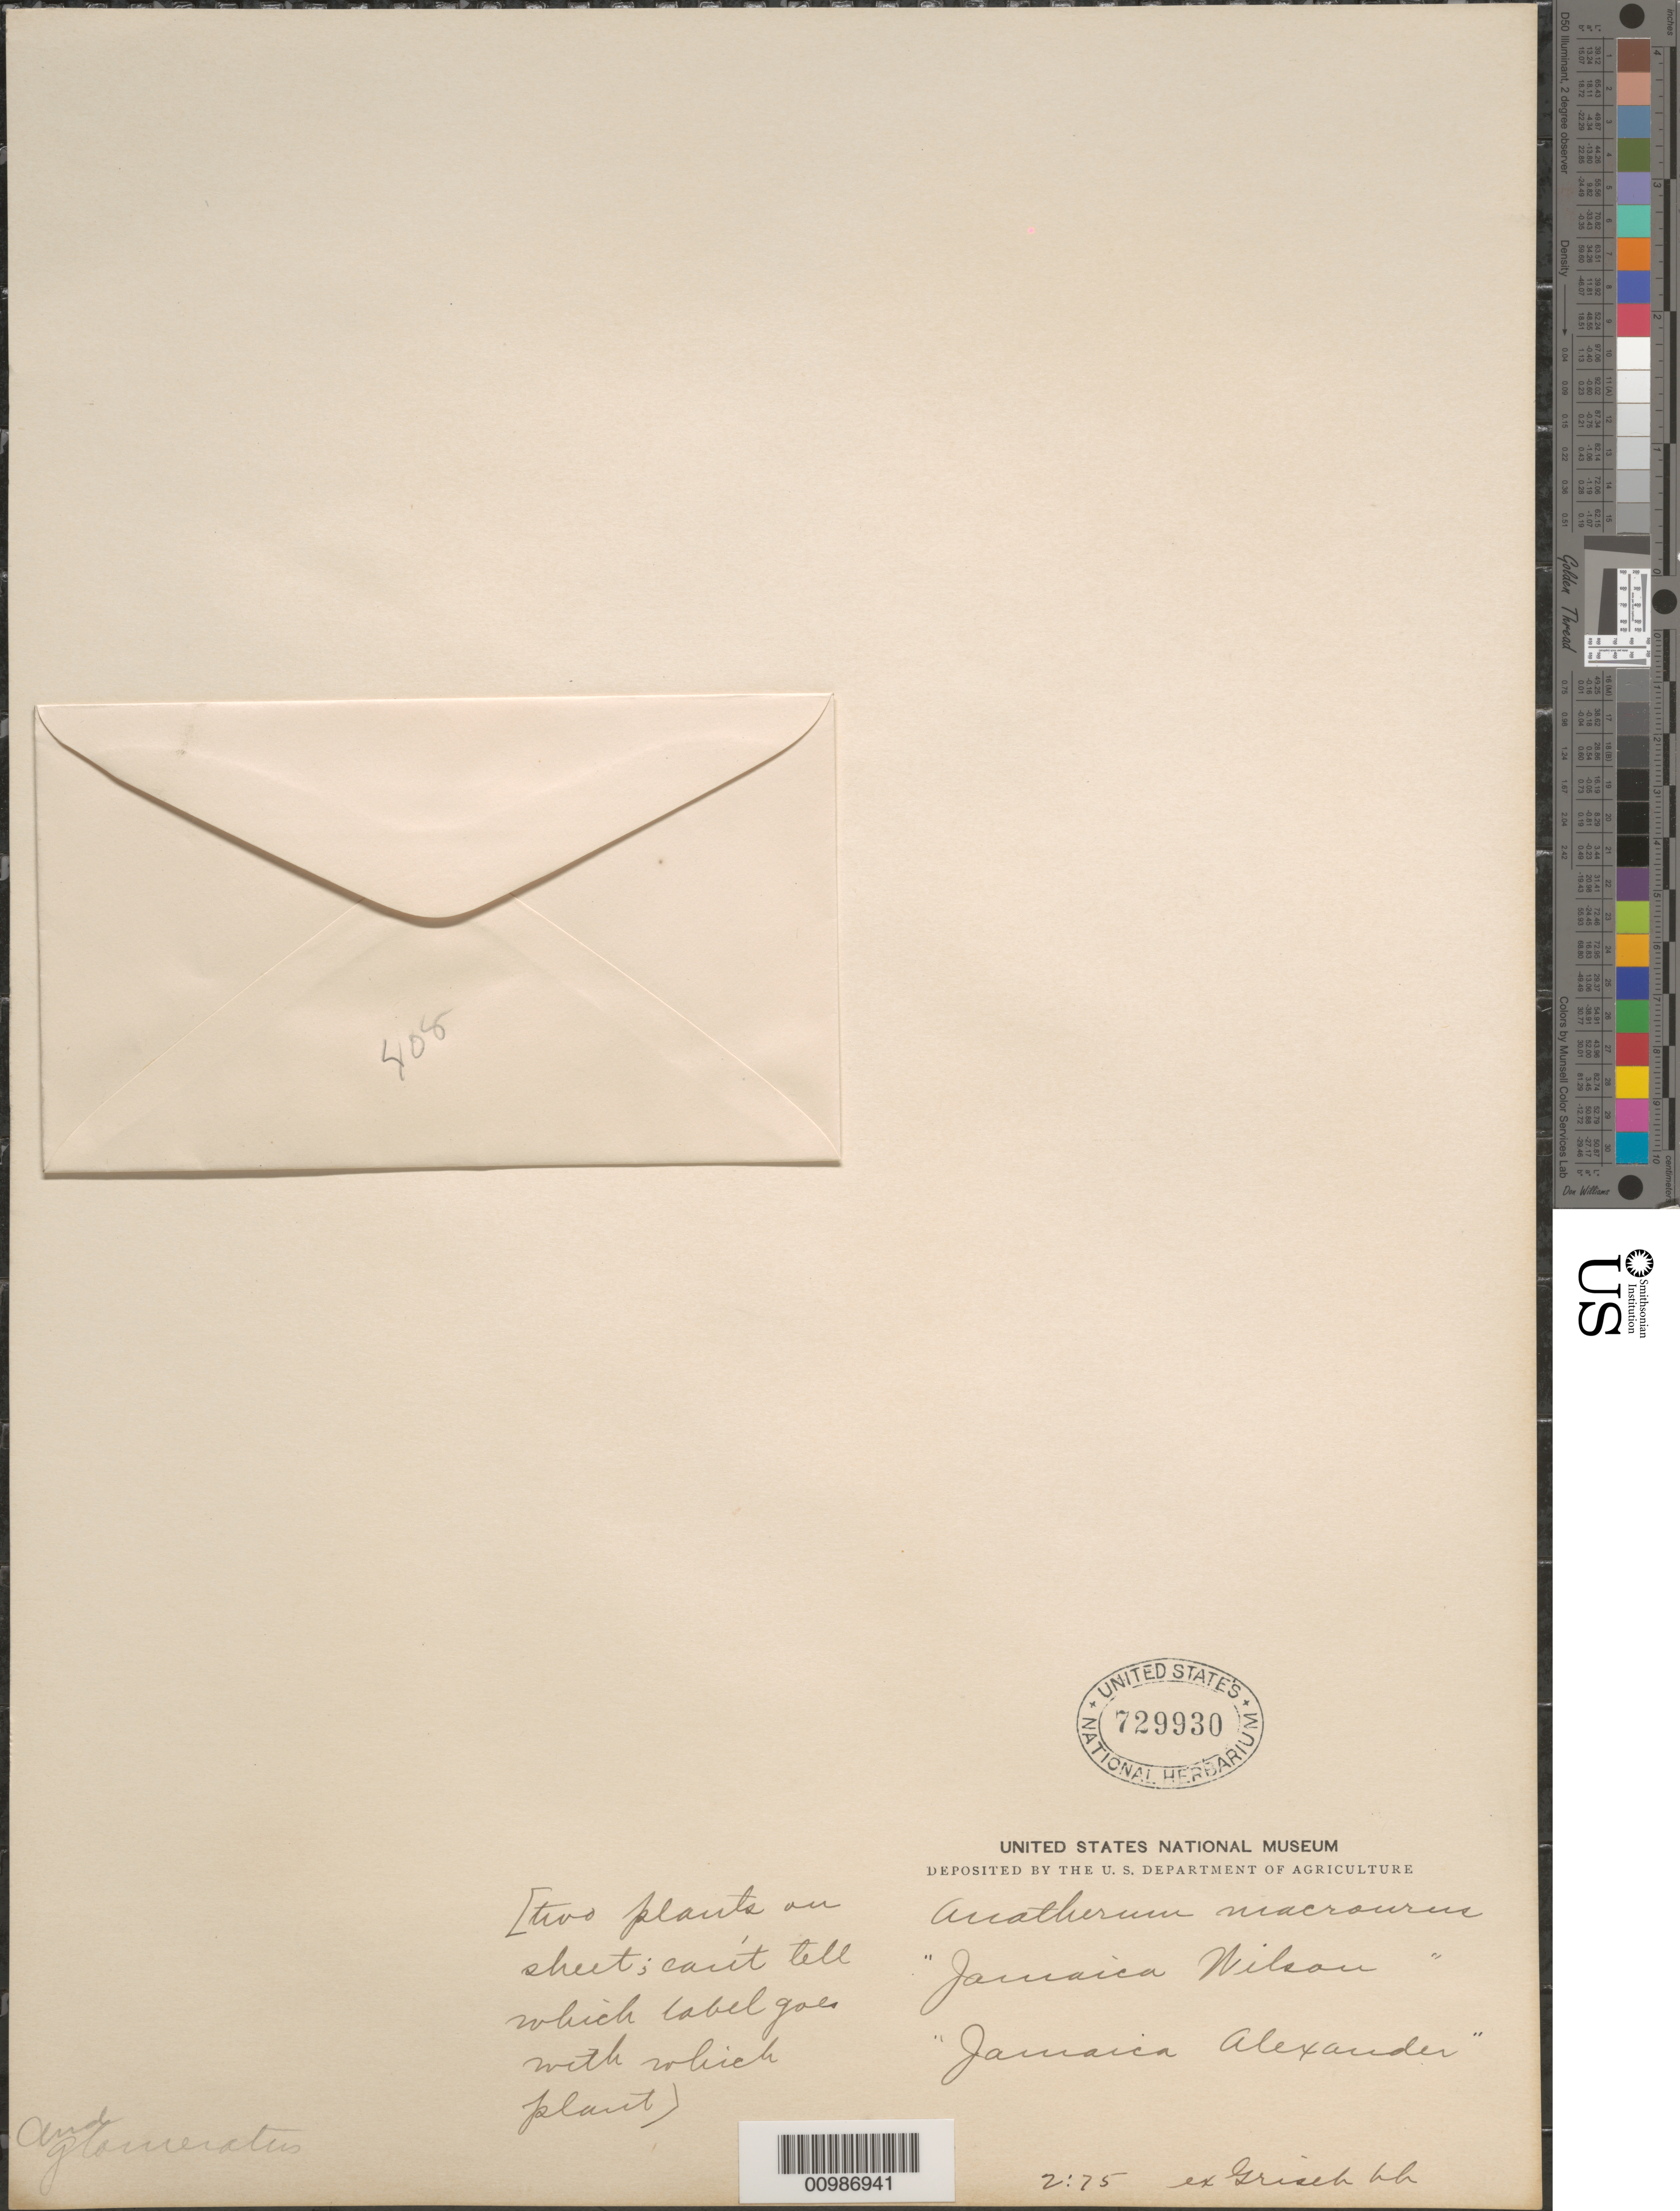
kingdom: Plantae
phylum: Tracheophyta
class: Liliopsida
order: Poales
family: Poaceae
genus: Andropogon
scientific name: Andropogon glomeratus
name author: (Walter) Britton, Stearns & Poggenb.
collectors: -- Wilson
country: Jamaica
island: Jamaica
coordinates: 0 N, 0 E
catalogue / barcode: US 729930